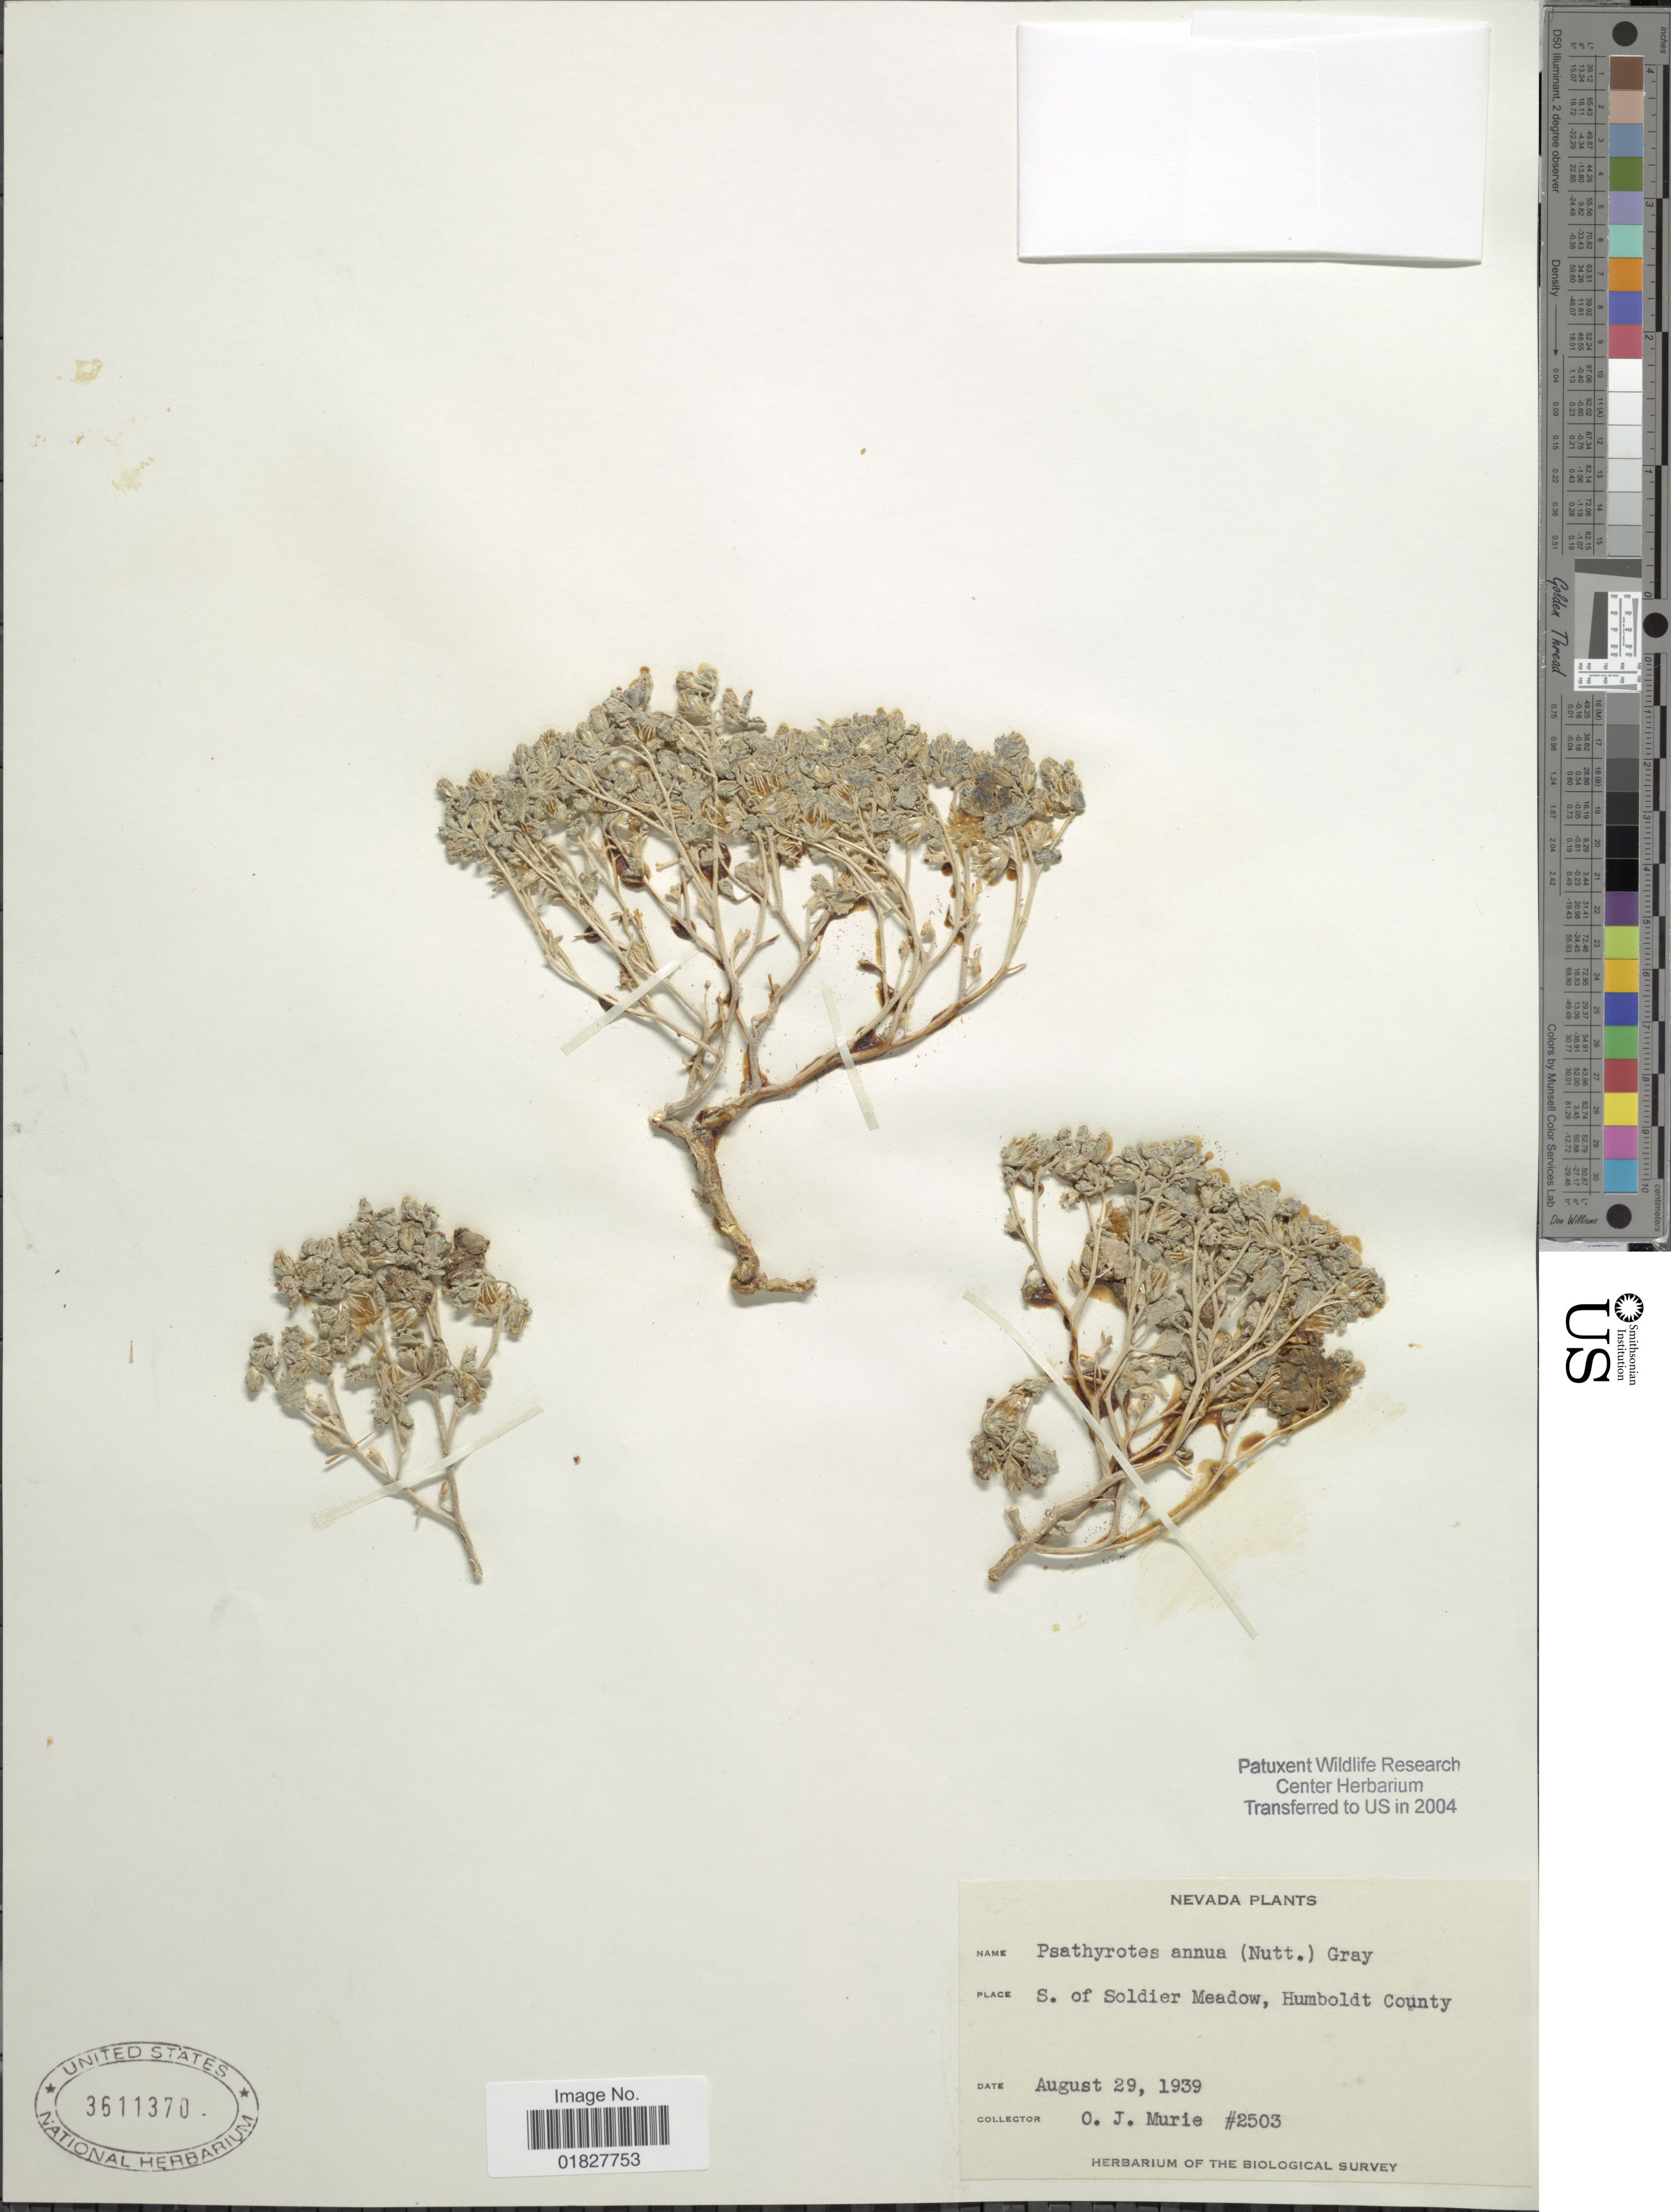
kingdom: Plantae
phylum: Tracheophyta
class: Magnoliopsida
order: Asterales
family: Asteraceae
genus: Psathyrotes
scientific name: Psathyrotes annua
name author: (Nutt.) A. Gray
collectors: O. Murie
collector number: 2503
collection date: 1939-08-29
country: United States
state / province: Nevada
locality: S. of Soldier Meadow, Humboldt County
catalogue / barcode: US 3611370